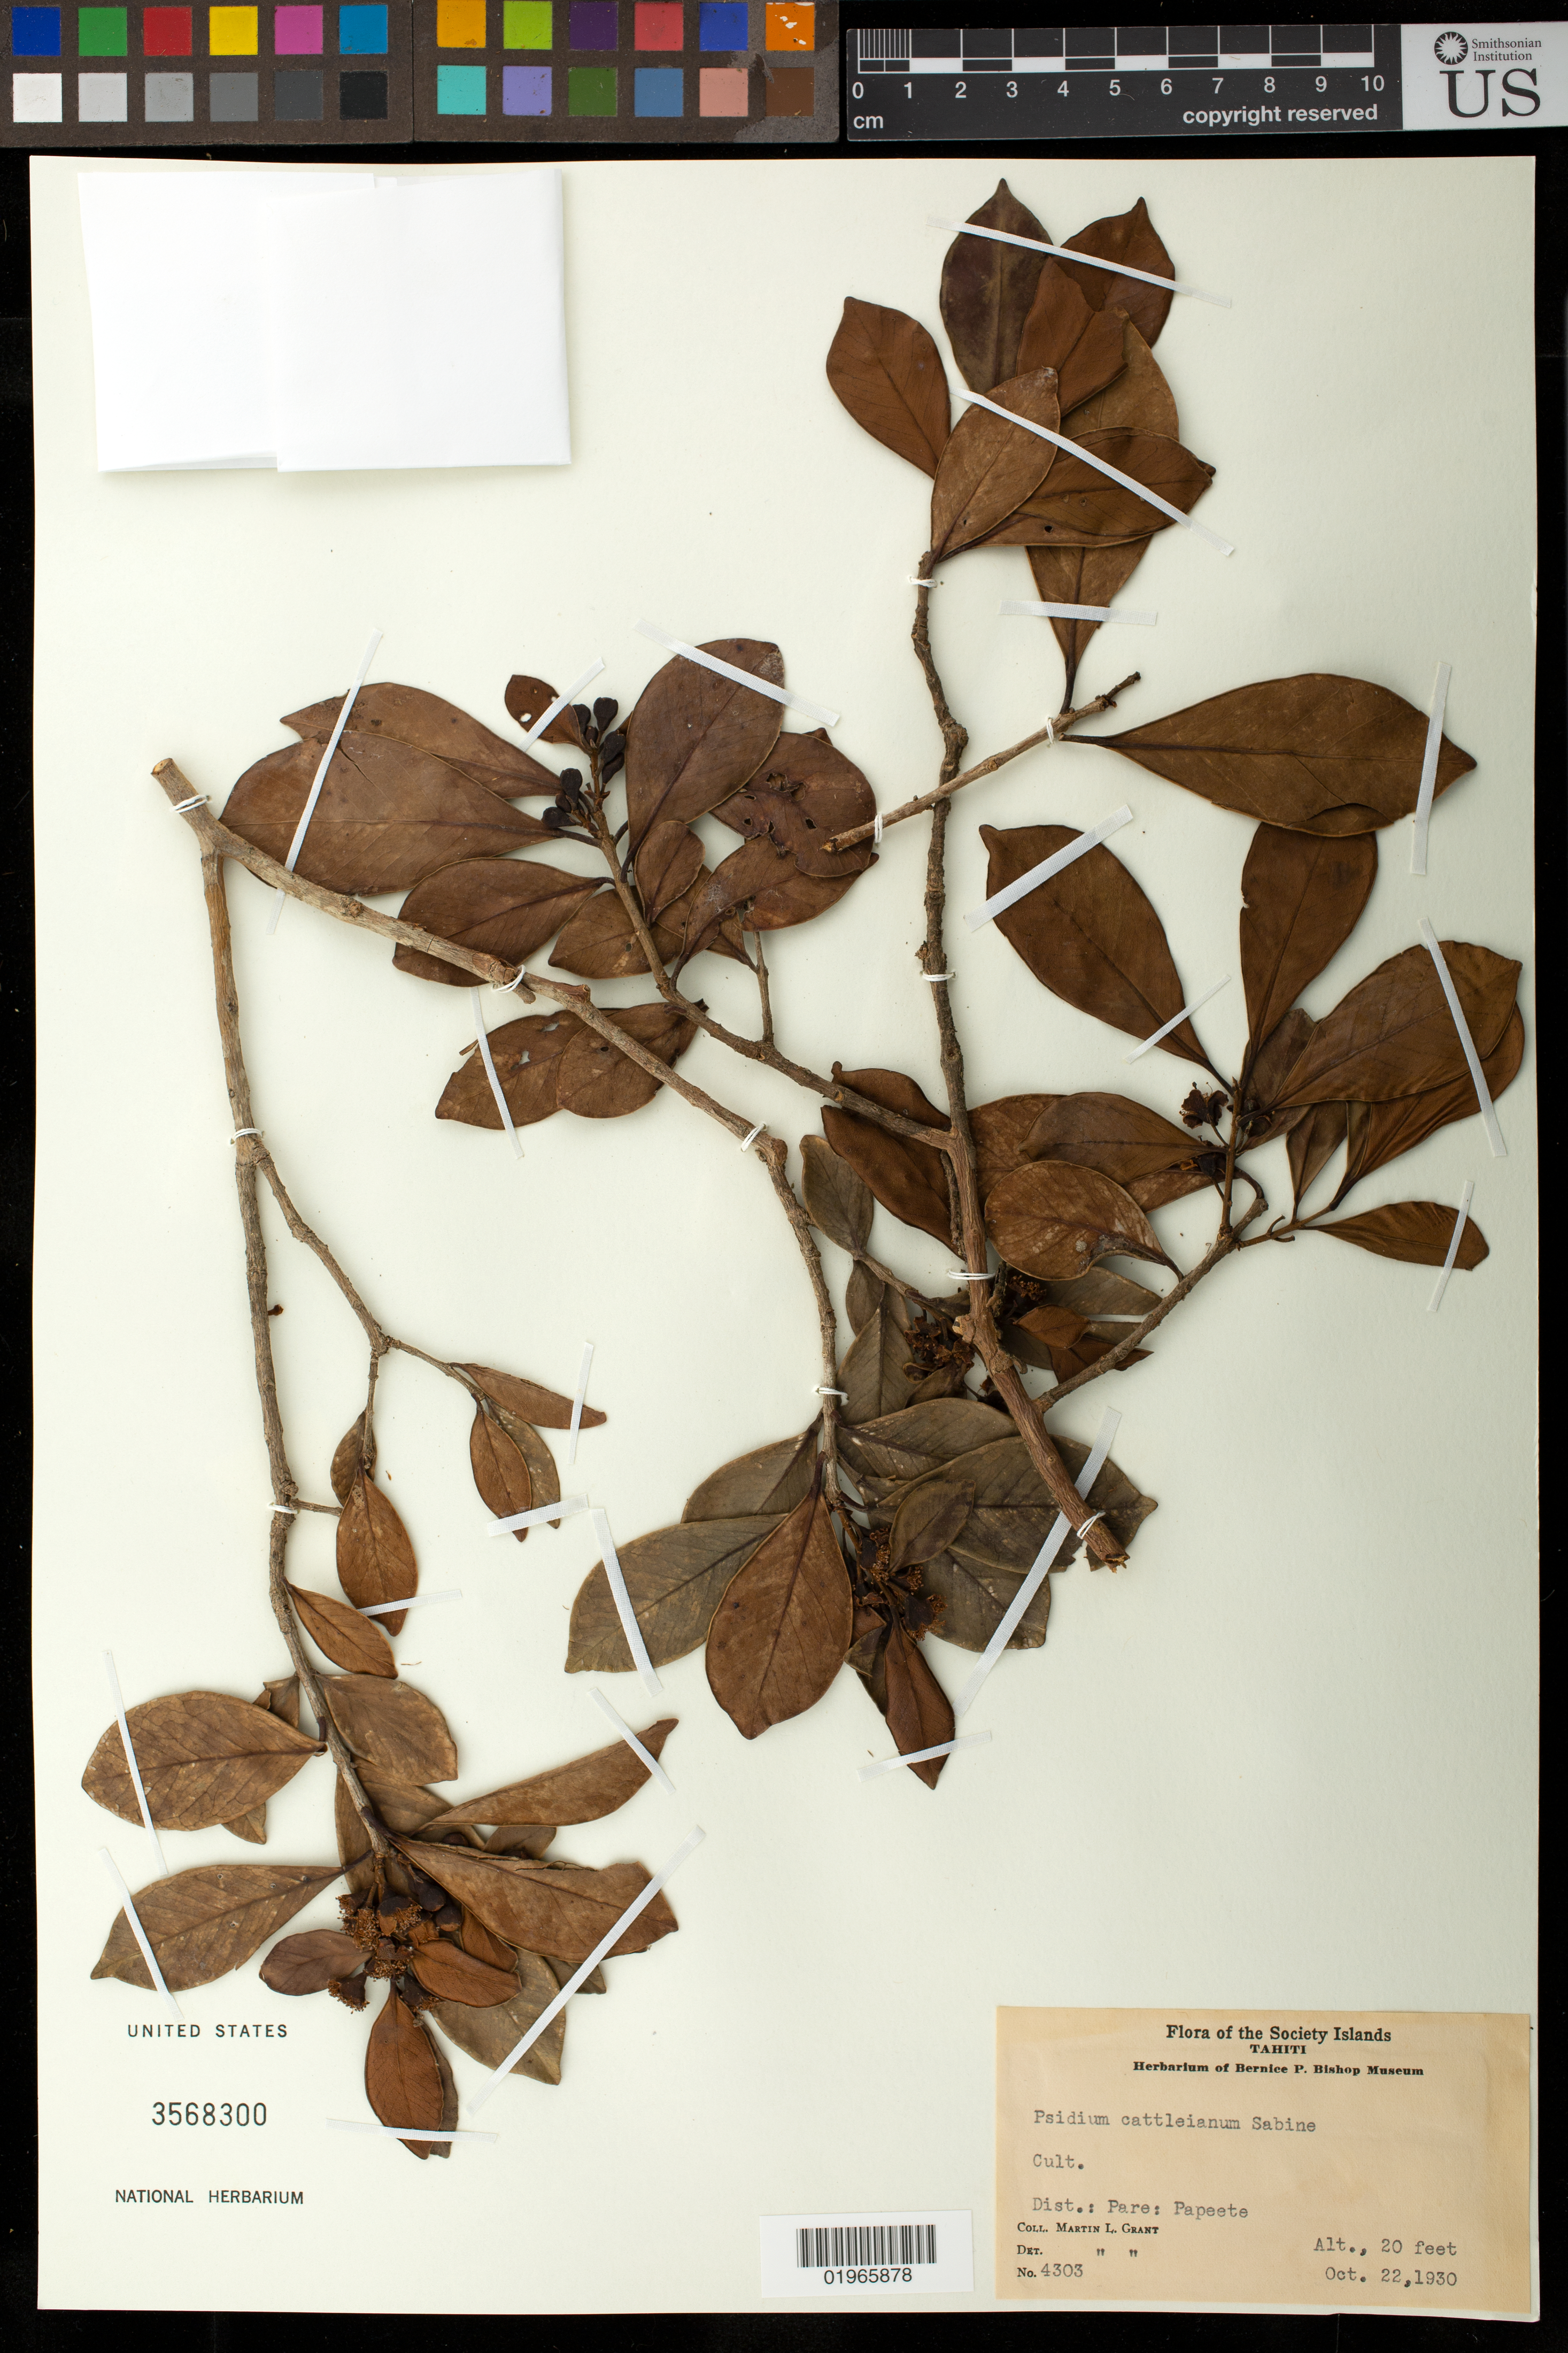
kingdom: Plantae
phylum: Tracheophyta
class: Magnoliopsida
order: Myrtales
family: Myrtaceae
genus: Psidium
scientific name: Psidium cattleyanum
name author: Sabine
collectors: M. L. Grant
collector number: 4303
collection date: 1930-10-22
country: French Polynesia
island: Tahiti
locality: Society Islands, Tahiti, District: Pare: Papeete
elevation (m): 6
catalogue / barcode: US 3568300